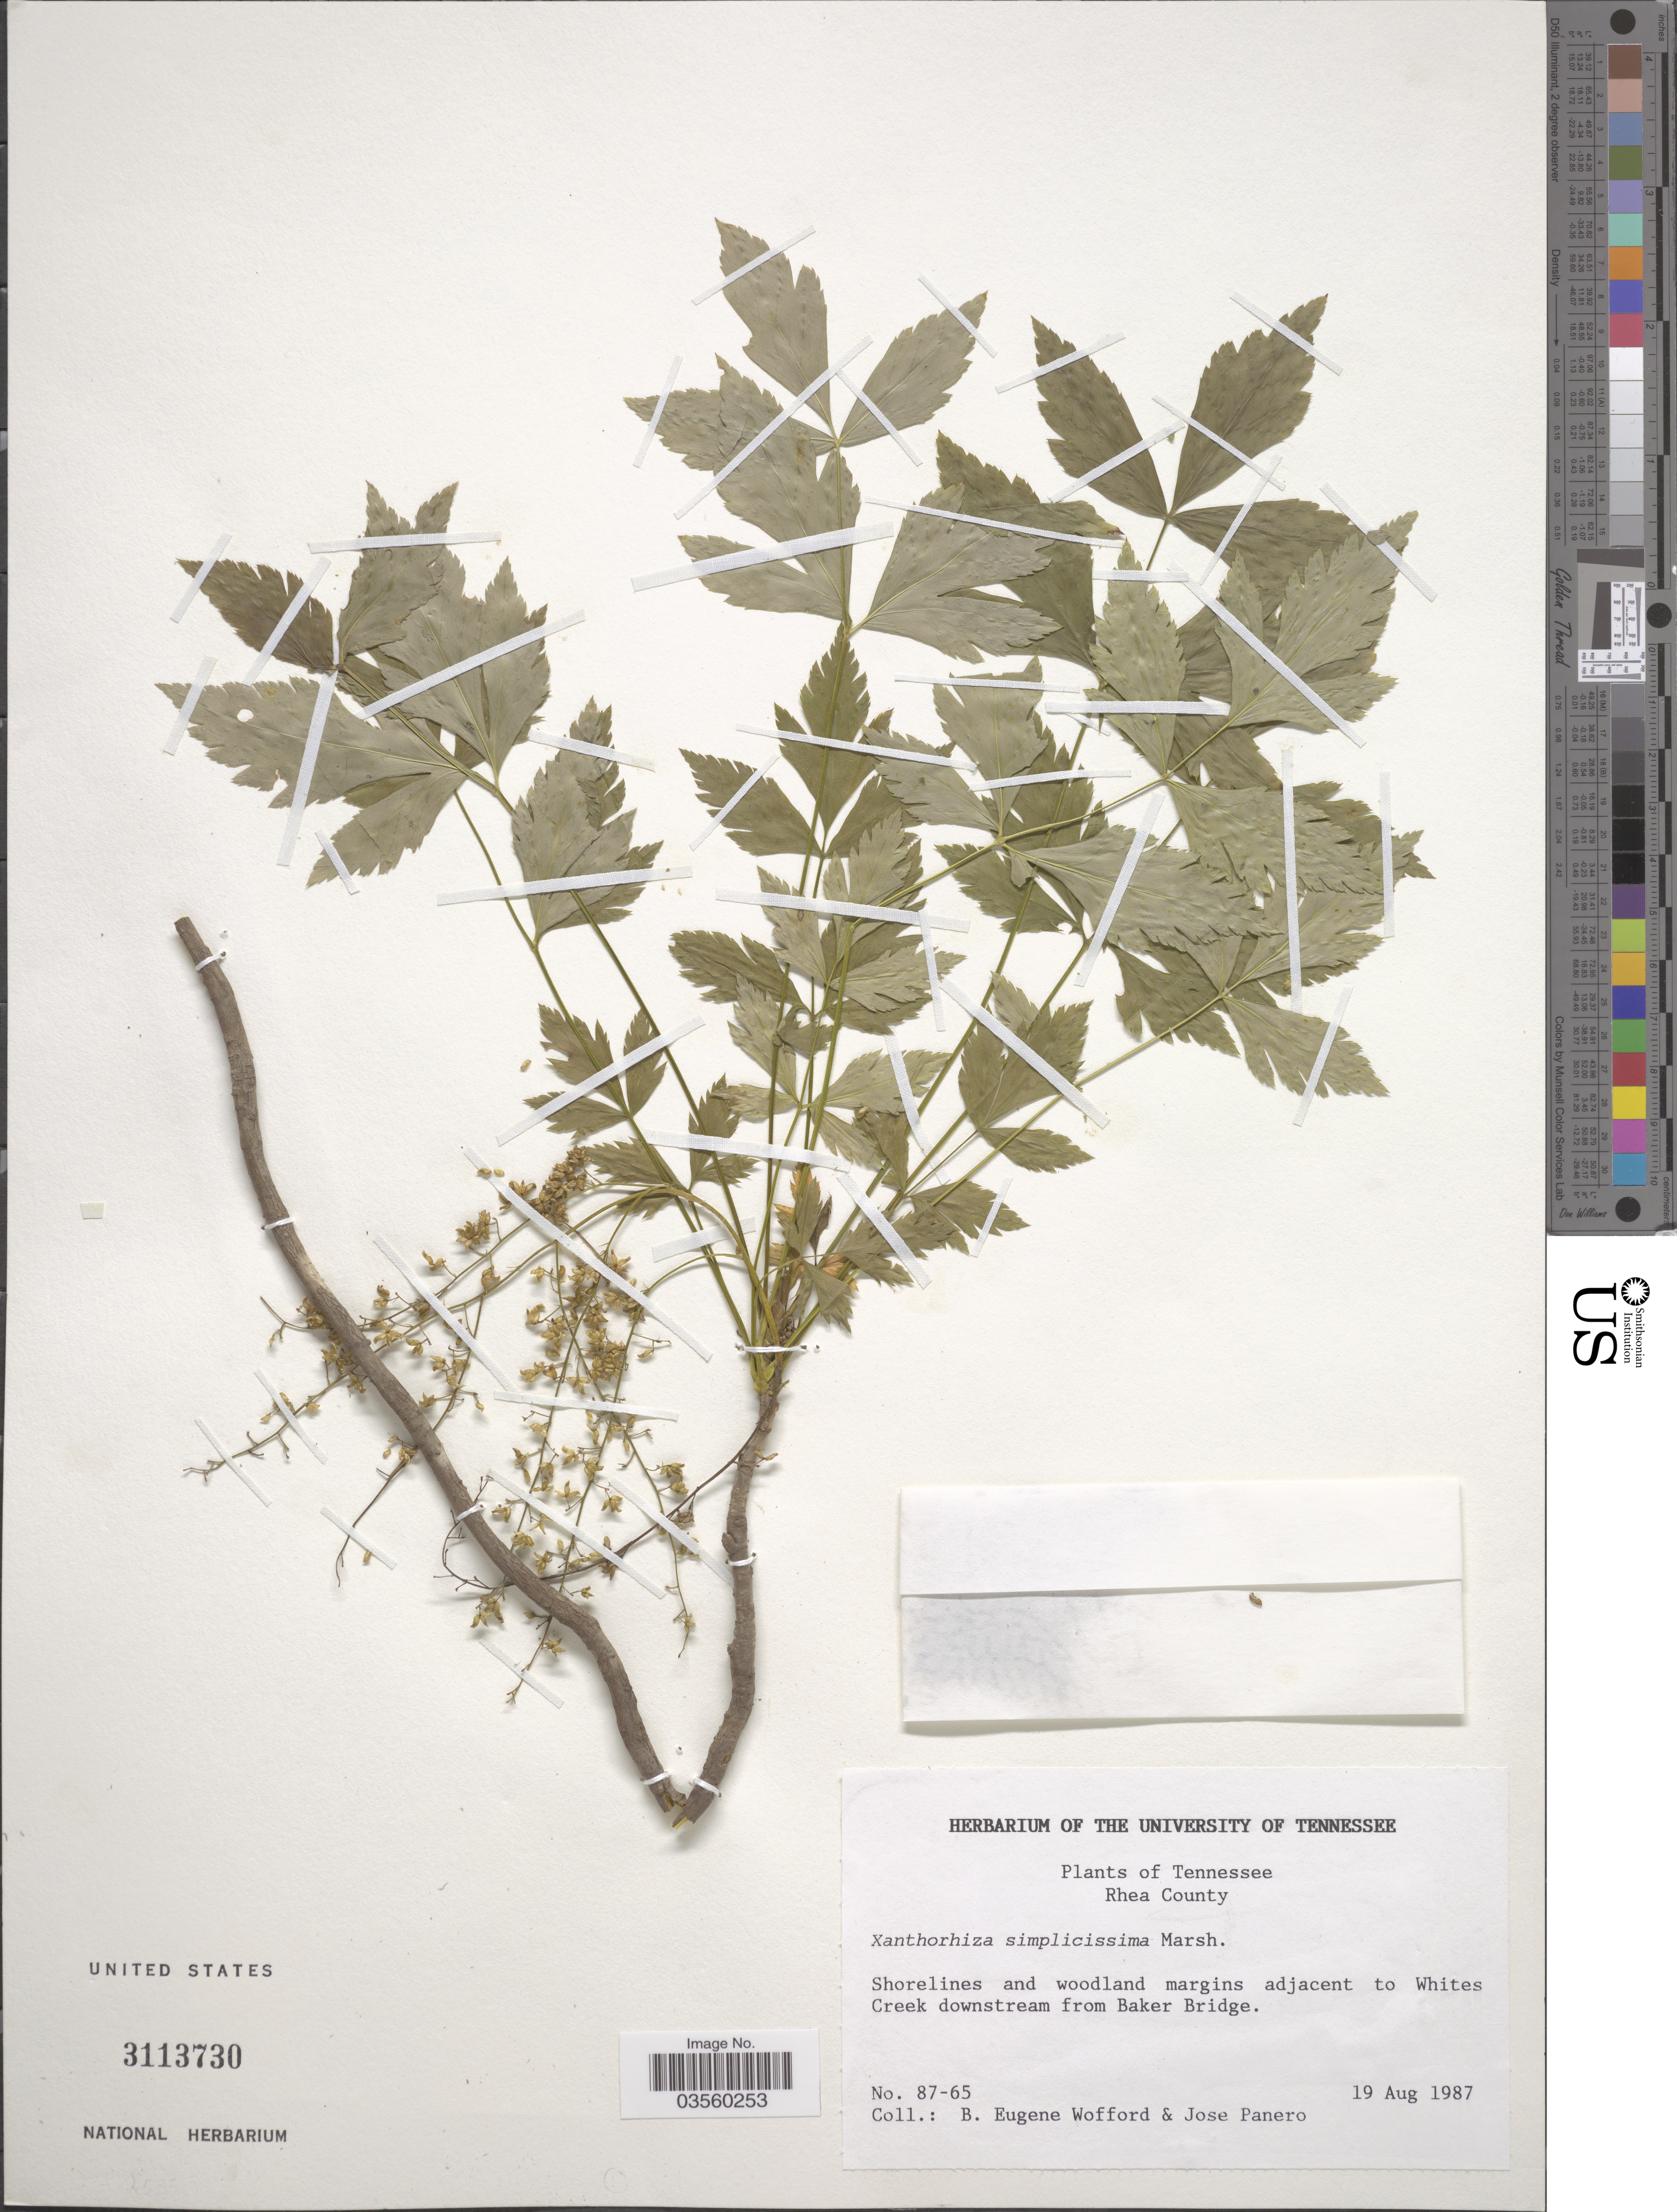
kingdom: Plantae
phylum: Tracheophyta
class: Magnoliopsida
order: Ranunculales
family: Ranunculaceae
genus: Xanthorhiza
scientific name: Xanthorhiza simplicissima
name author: Marshall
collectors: B. Wofford & J. L. Panero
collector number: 87-65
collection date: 1987-08-19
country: United States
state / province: Tennessee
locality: Rhea County. Adjacent to Whites Creek downstream from Baker Bridge.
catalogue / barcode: US 3113730